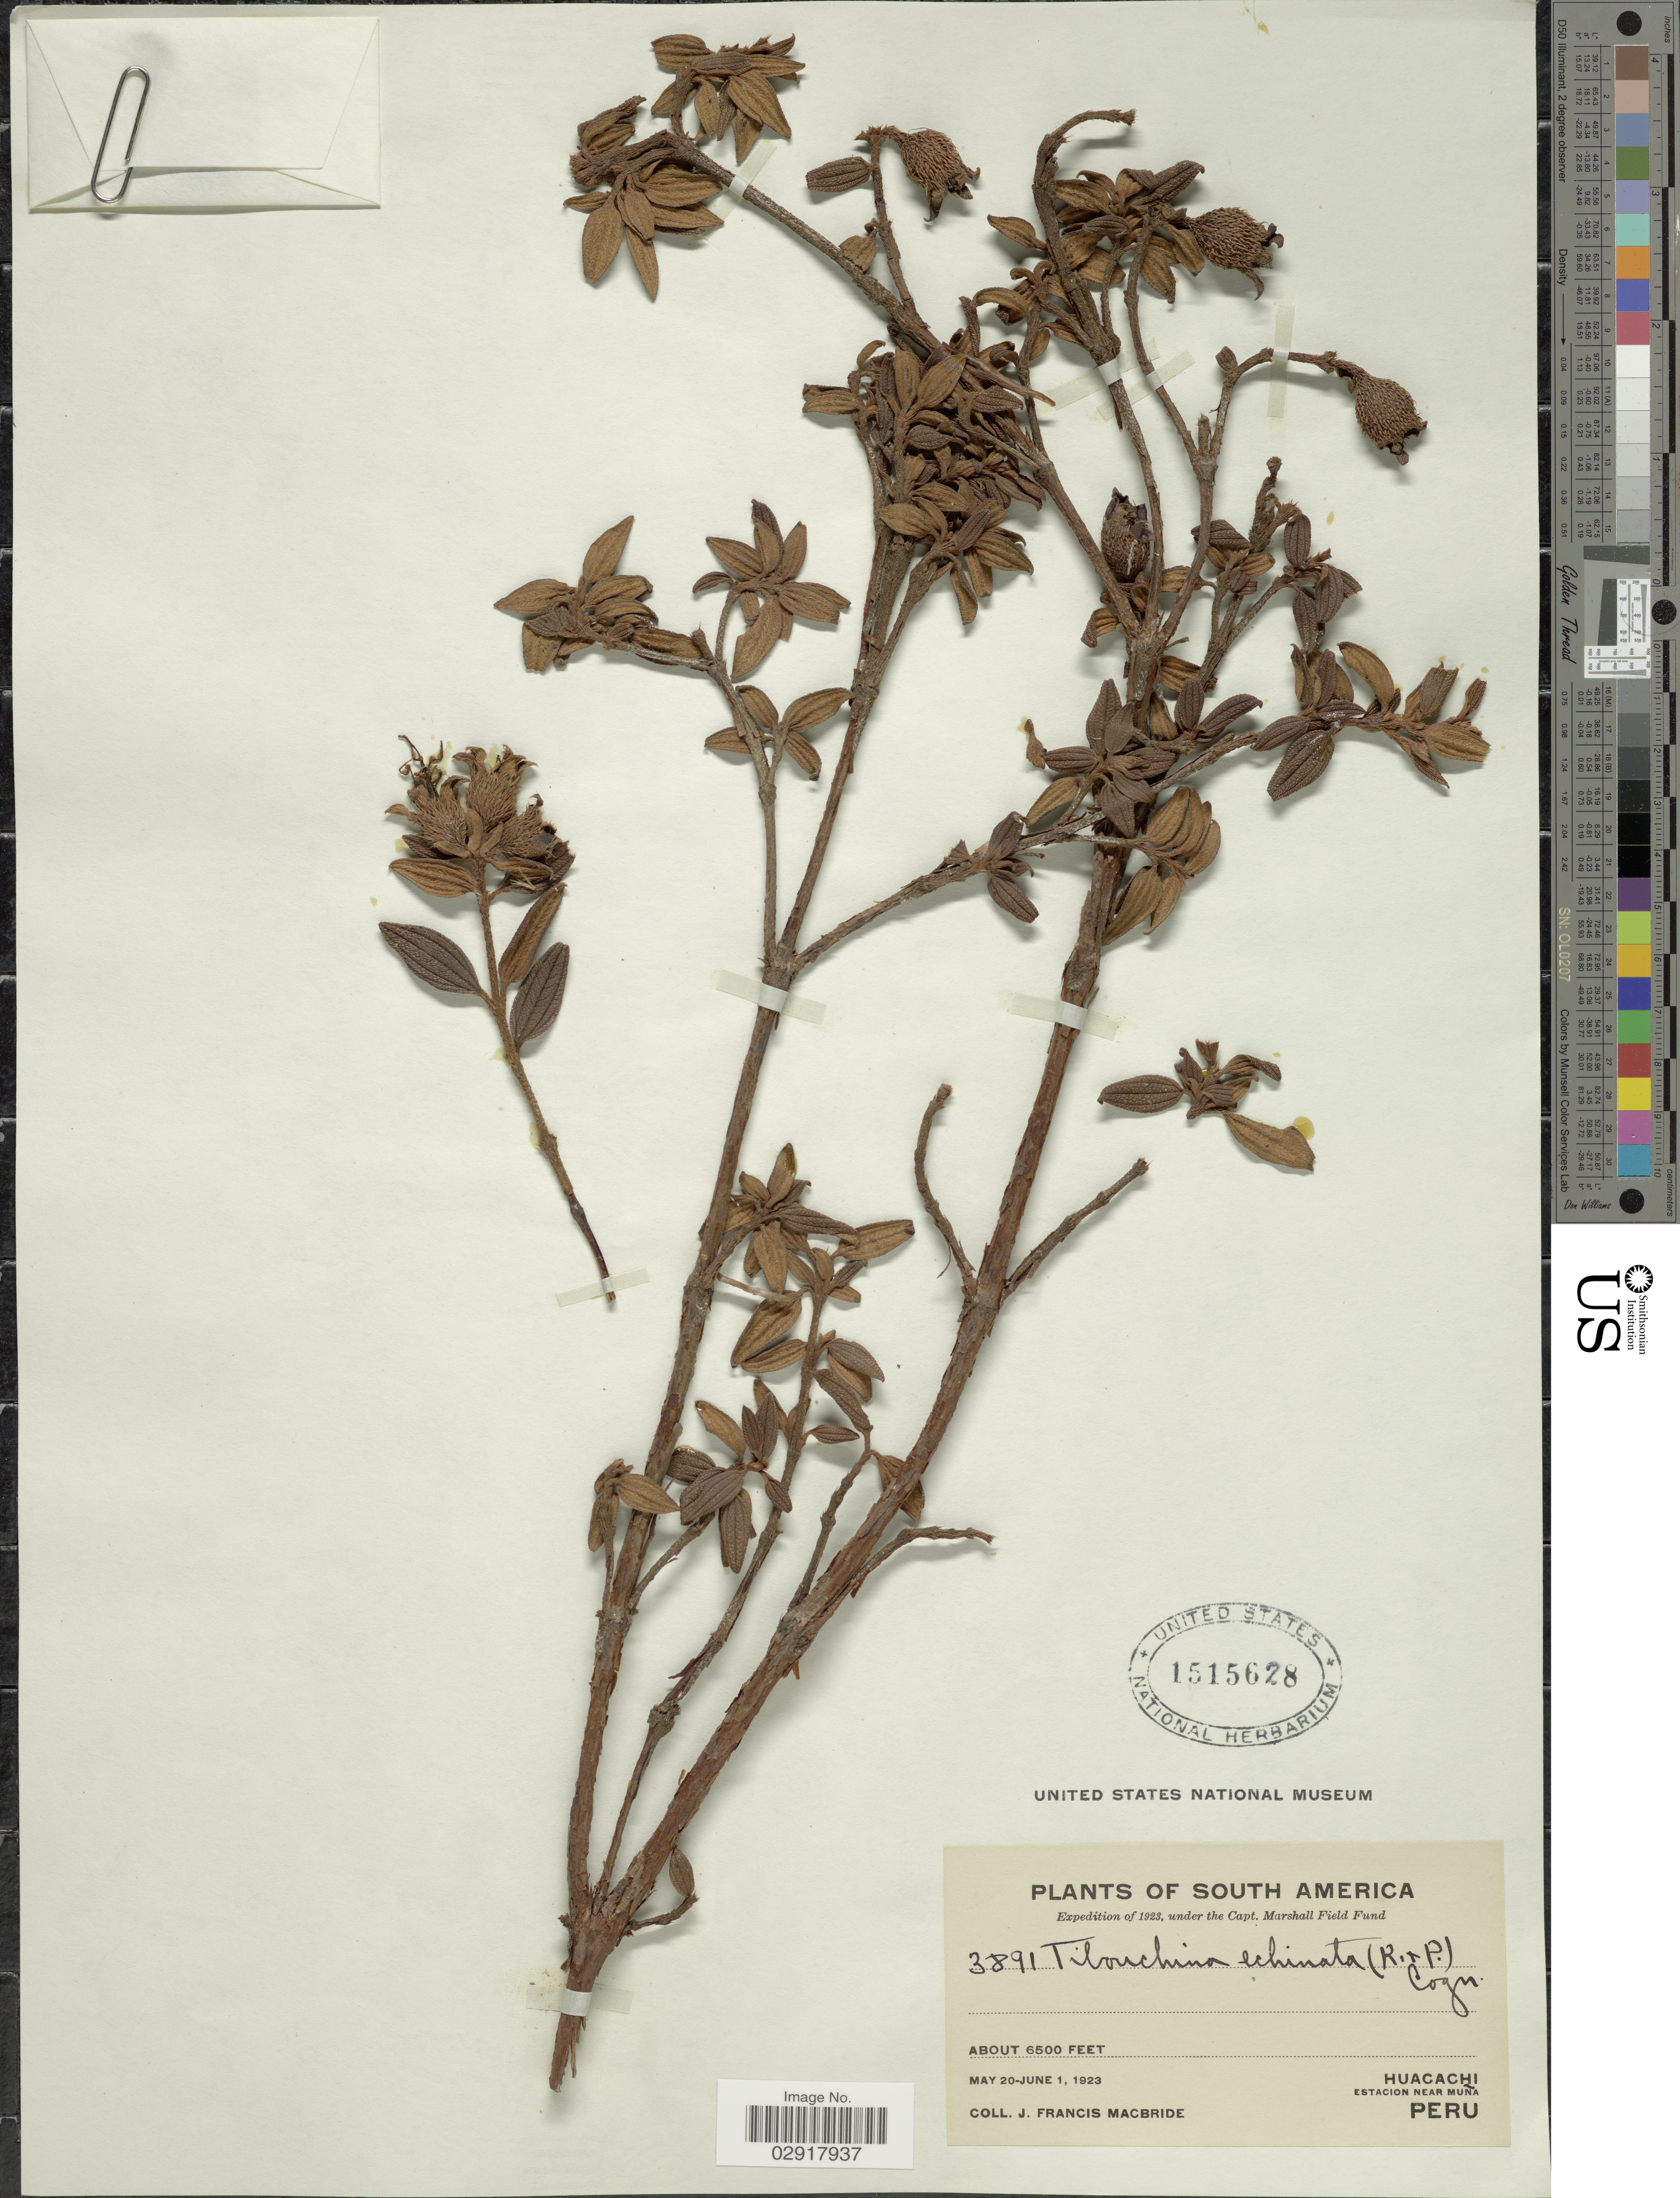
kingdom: Plantae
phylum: Tracheophyta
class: Magnoliopsida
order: Myrtales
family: Melastomataceae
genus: Chaetogastra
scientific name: Chaetogastra echinata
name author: (Ruiz & Pav.) DC.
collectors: J. F. Macbride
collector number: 3891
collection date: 1923-05-20/1923-06-01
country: Peru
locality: Huacachi, estacion near Muña.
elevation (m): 1981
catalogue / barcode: US 1515628